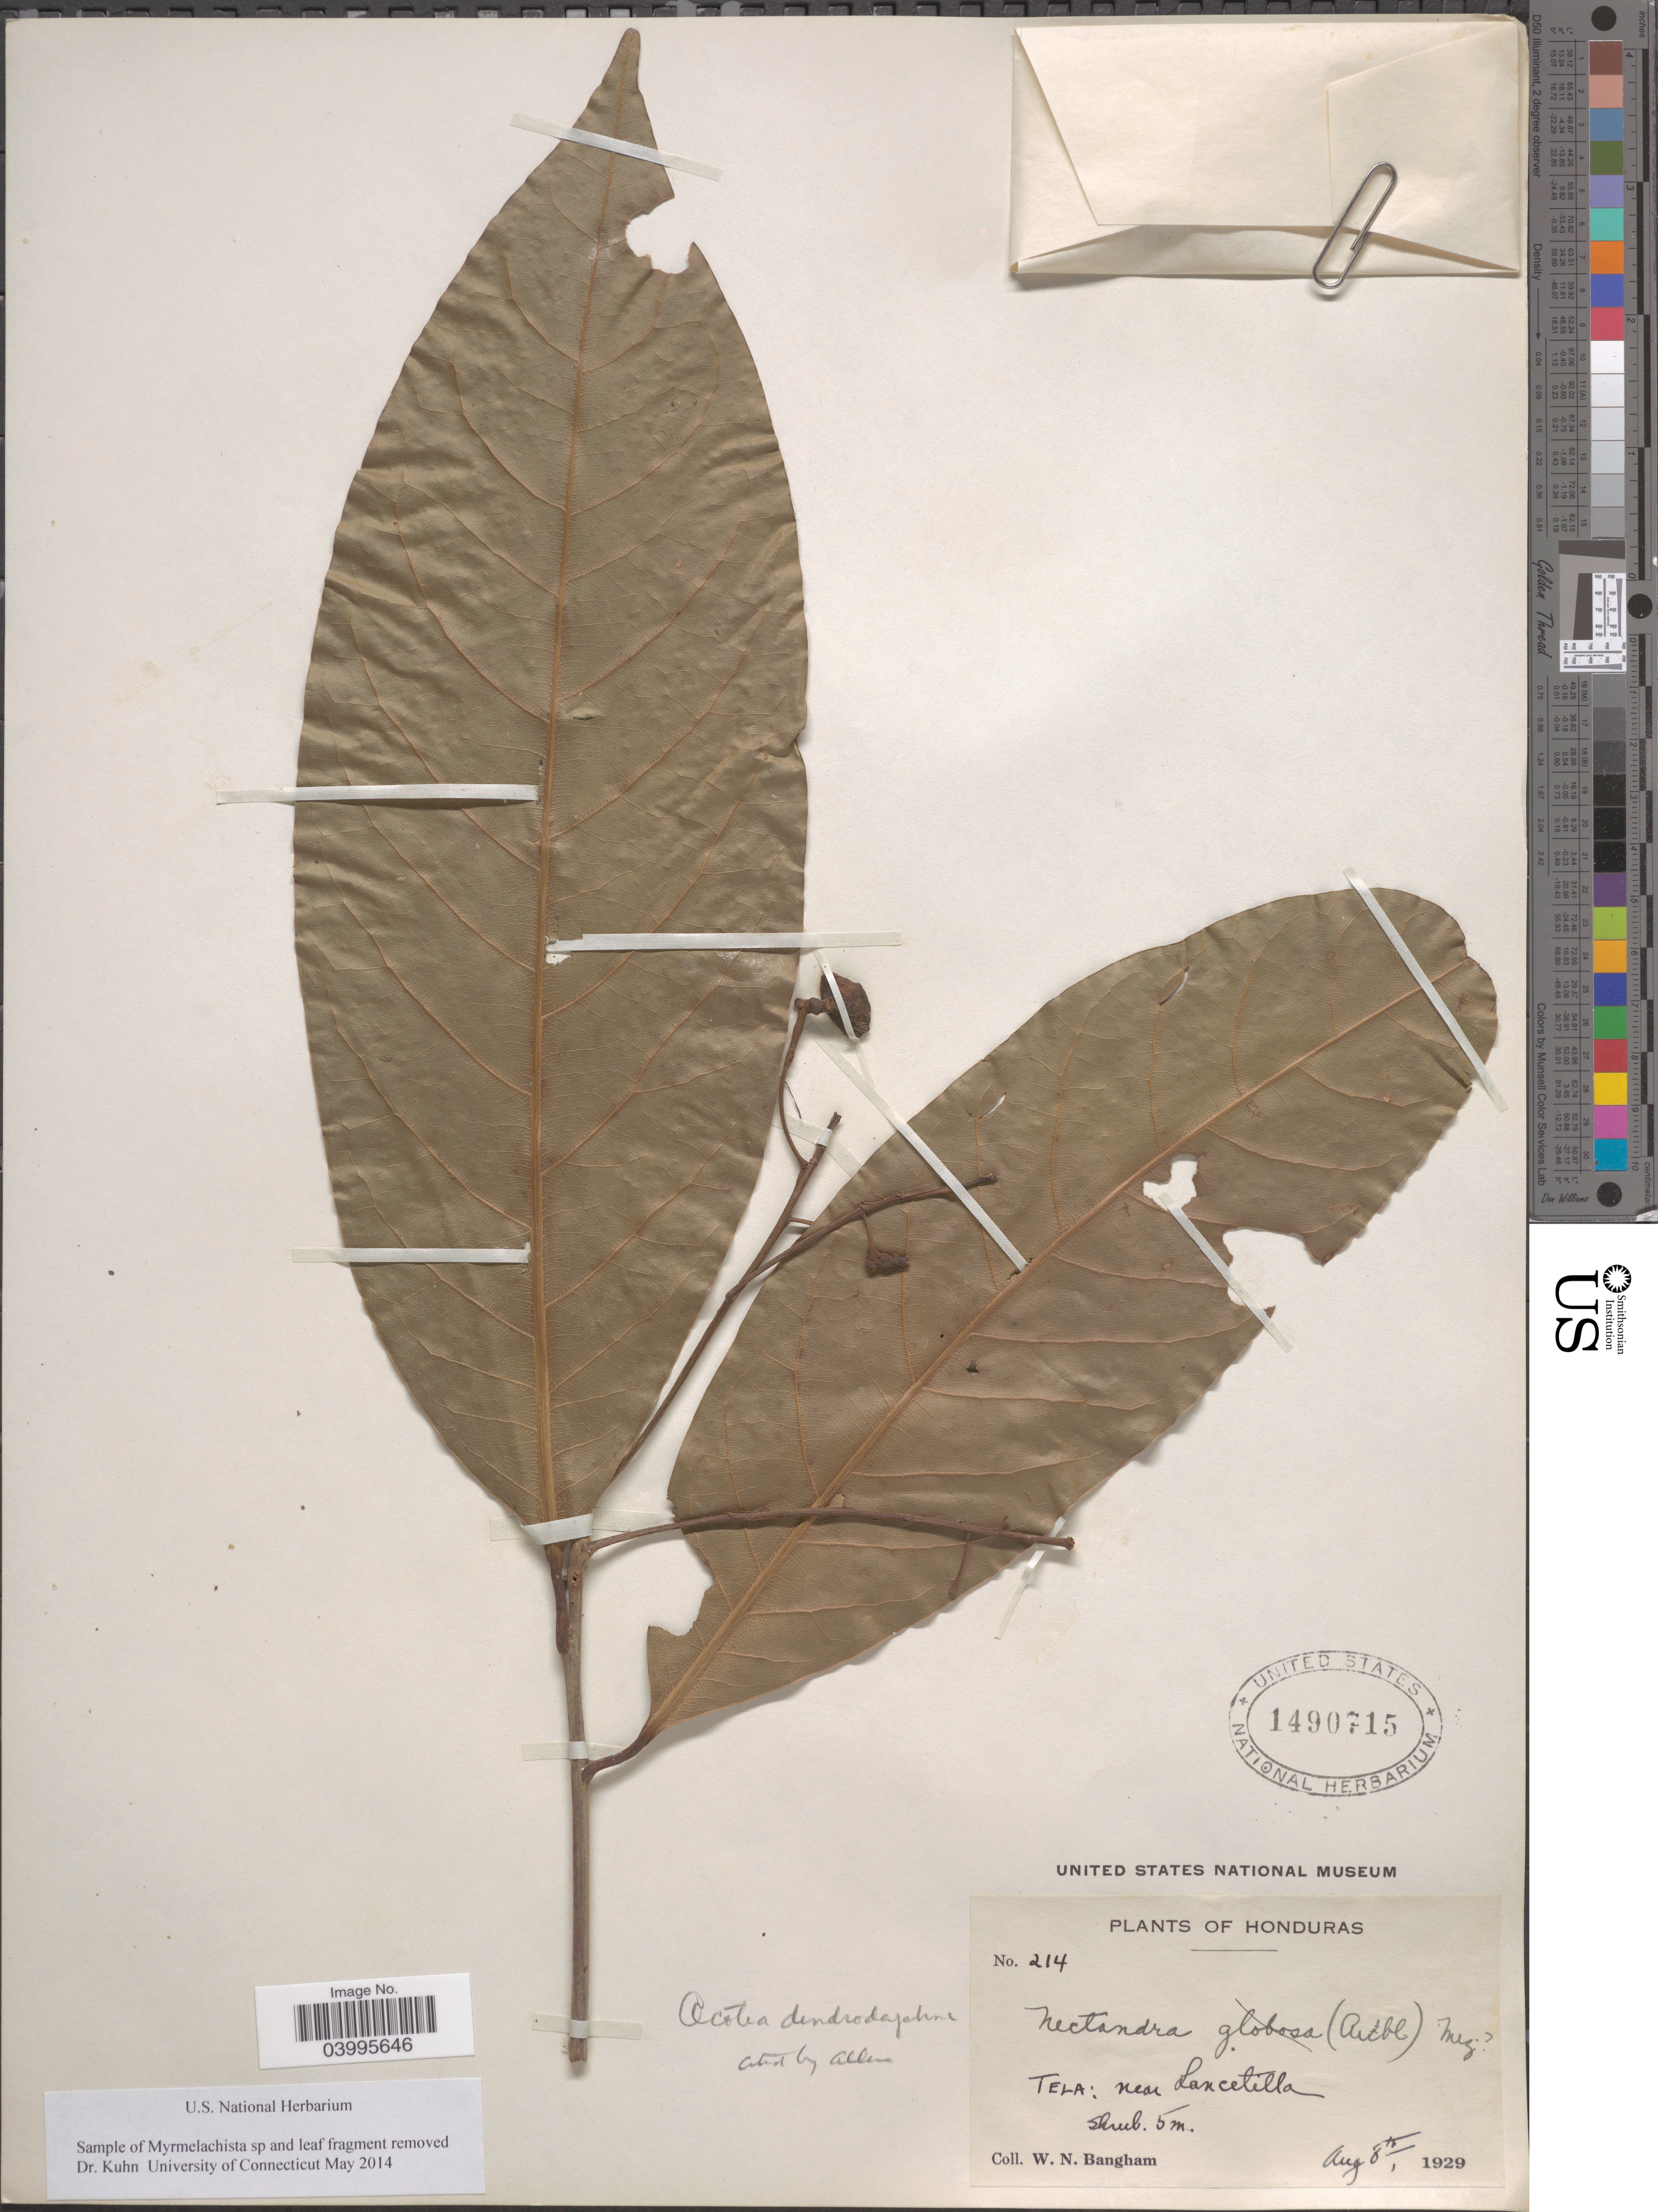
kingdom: Plantae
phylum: Tracheophyta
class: Magnoliopsida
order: Laurales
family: Lauraceae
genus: Ocotea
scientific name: Ocotea dendrodaphne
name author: Mez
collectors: W. Bangham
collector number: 214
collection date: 1929-08-08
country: Honduras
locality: Tela: near Lancetilla.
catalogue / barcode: US 1490715